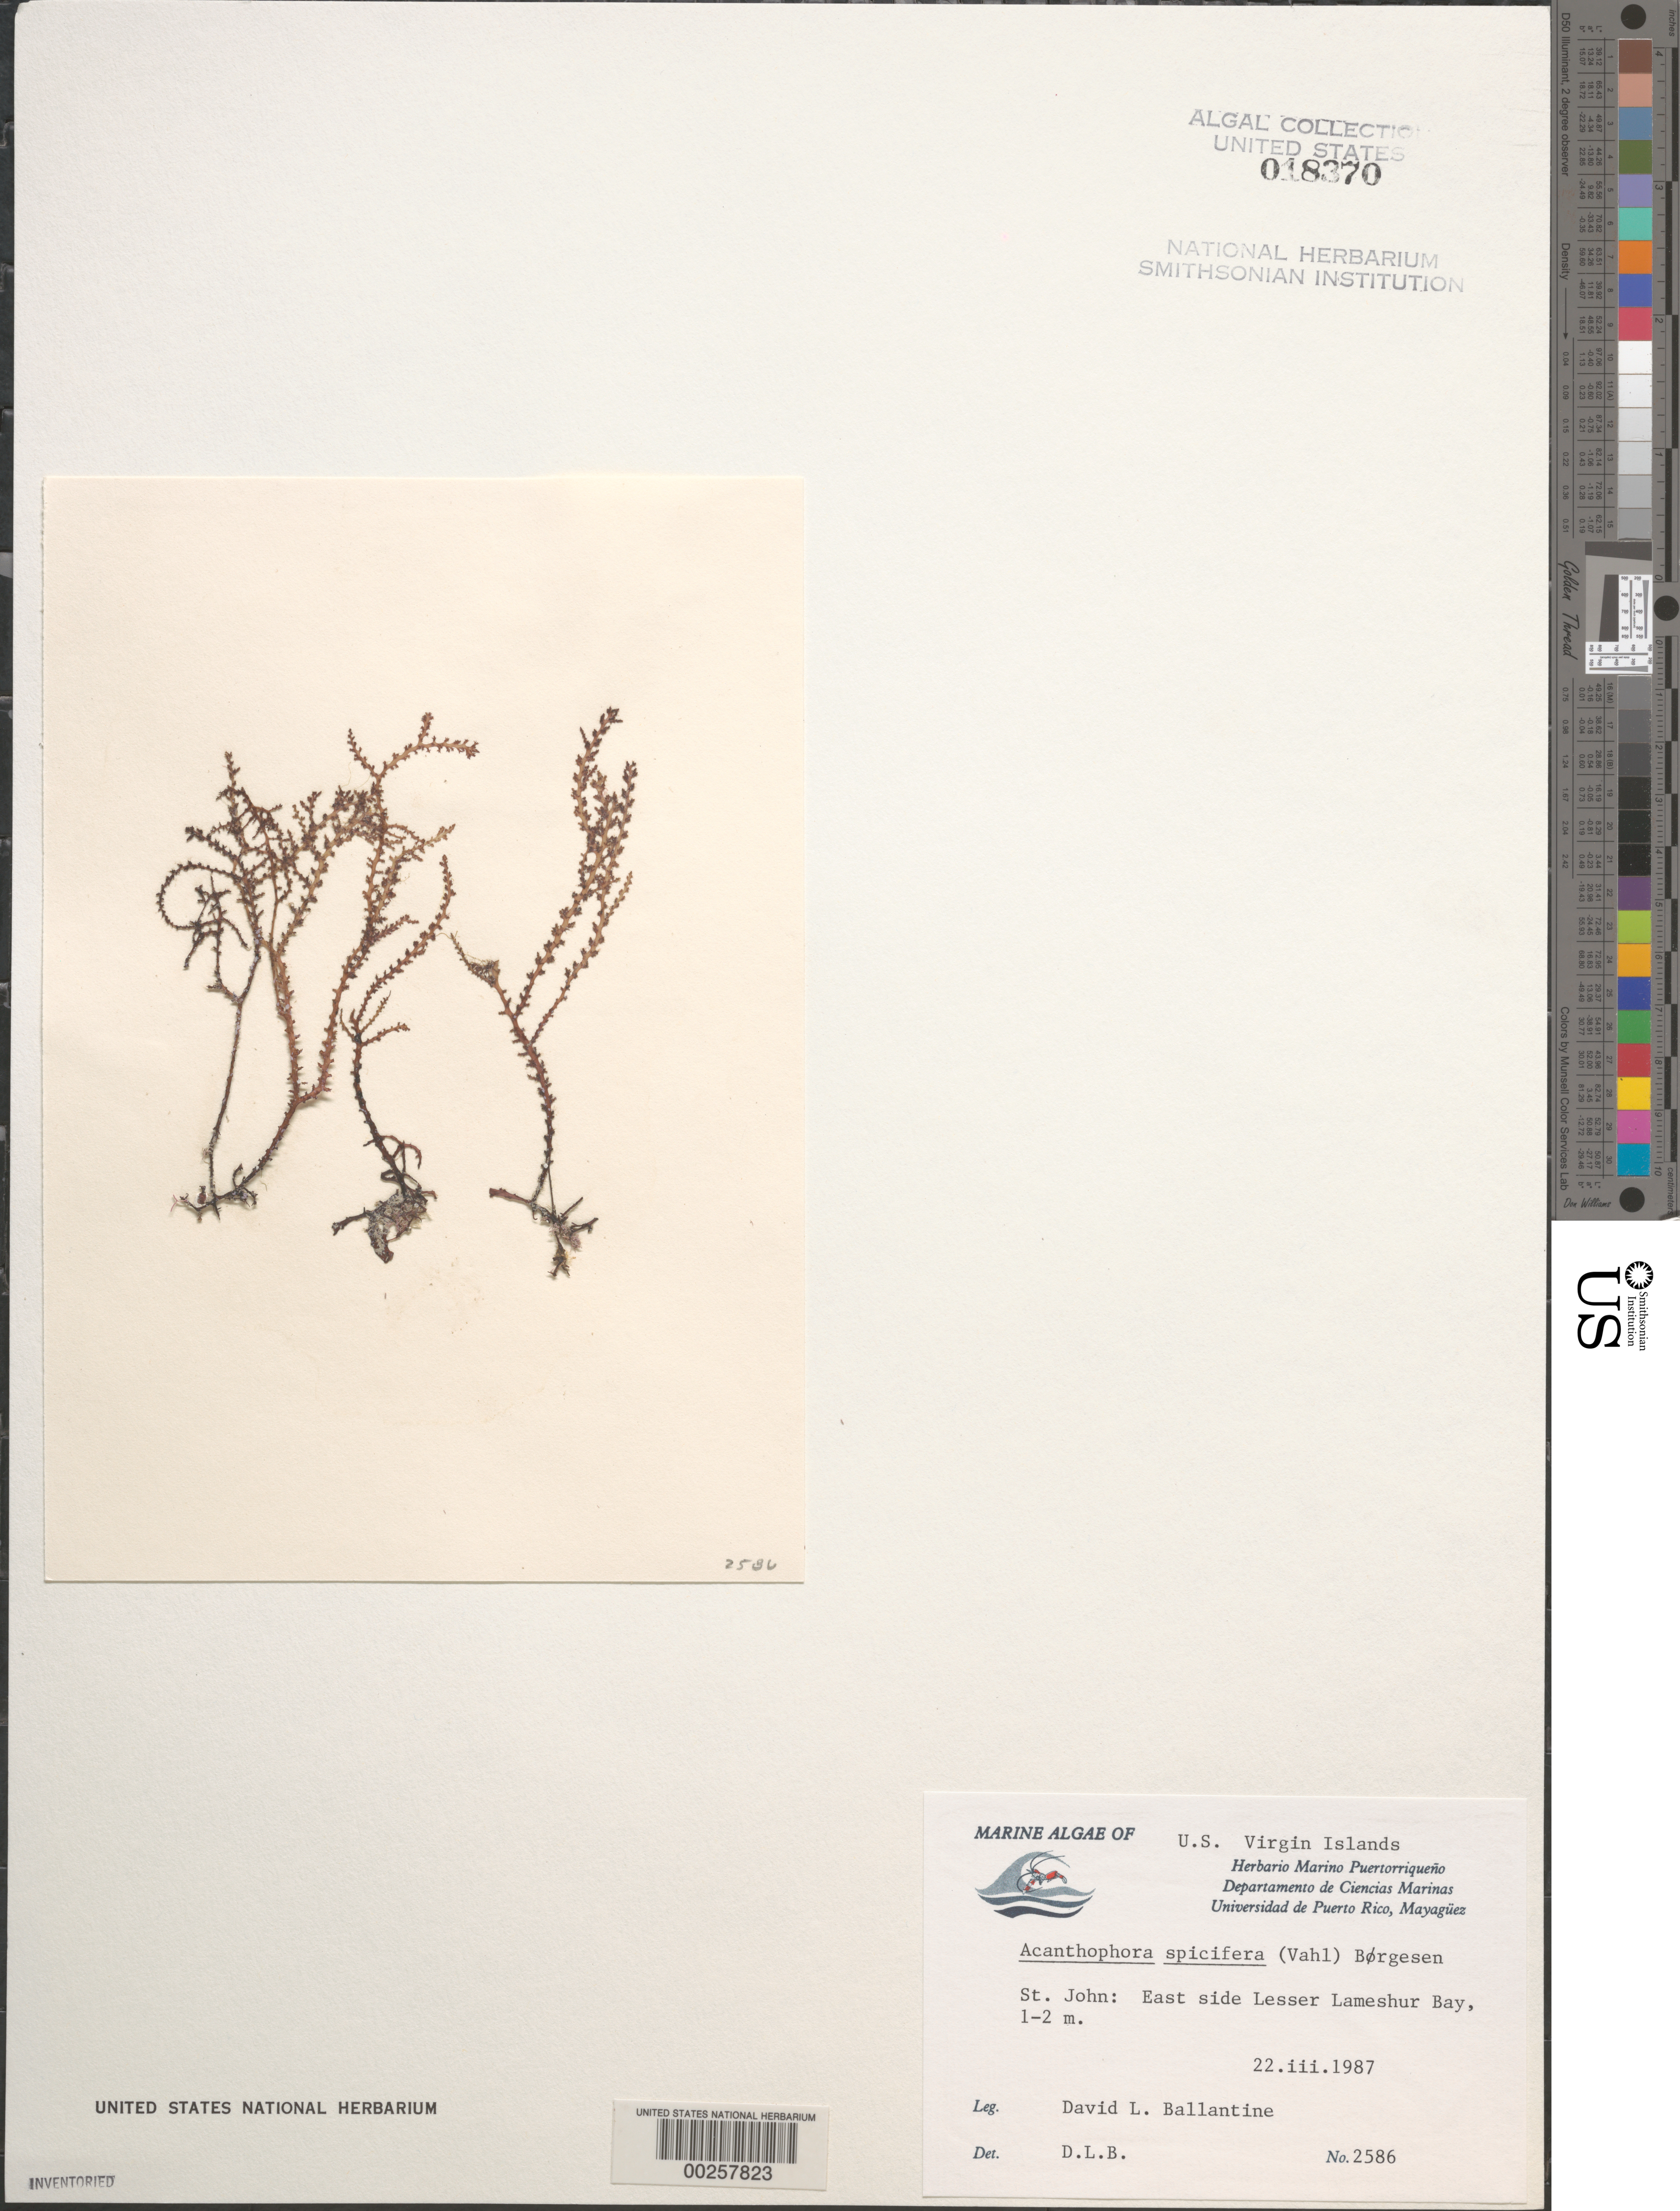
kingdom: Plantae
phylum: Rhodophyta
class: Florideophyceae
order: Ceramiales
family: Rhodomelaceae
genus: Acanthophora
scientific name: Acanthophora spicifera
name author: (Vahl) Børgesen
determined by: Ballantine, D. L.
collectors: D.L. Ballantine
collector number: DLB 2586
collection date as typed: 22 Mar 1987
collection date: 1987-03-22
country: U.S. Virgin Islands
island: St. John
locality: Lesser Lameshur Bay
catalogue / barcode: US 18370